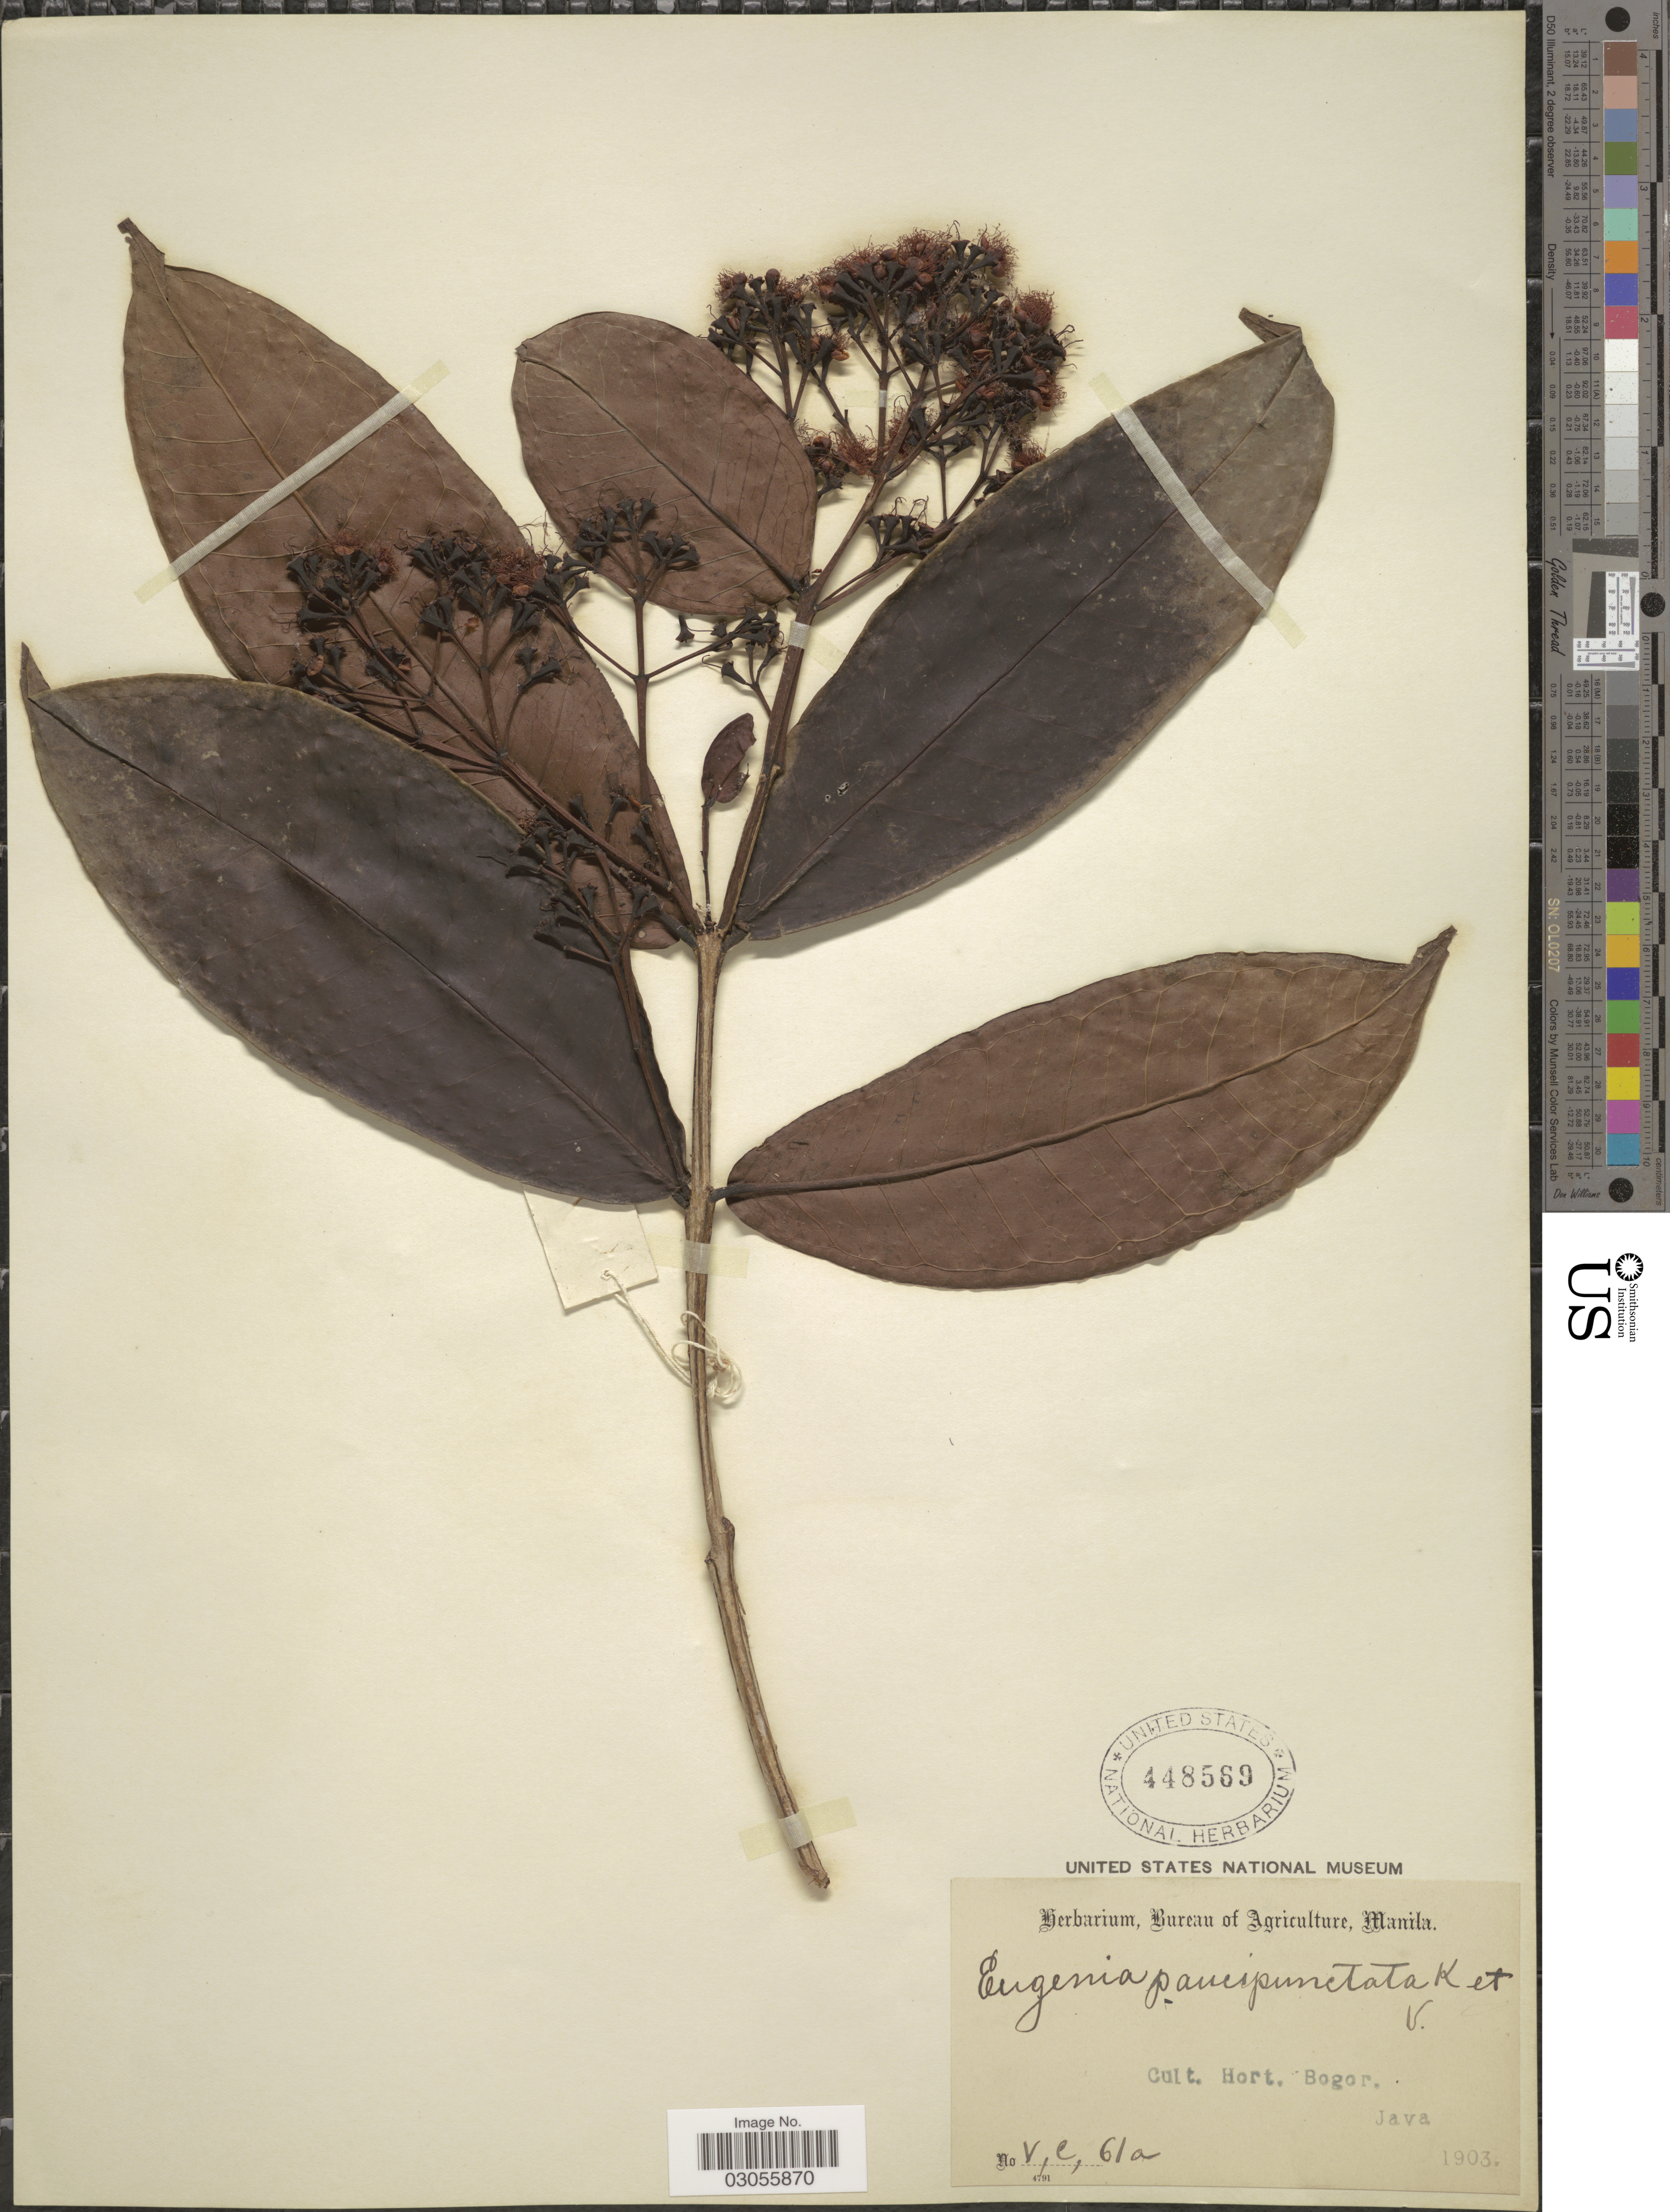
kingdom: Plantae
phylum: Tracheophyta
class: Magnoliopsida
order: Myrtales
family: Myrtaceae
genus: Syzygium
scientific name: Syzygium paucipunctatum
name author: (Koord. & Valeton) Merr. & L.M. Perry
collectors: Ex herb. Bureau of Agriculture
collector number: V,C,61a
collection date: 1903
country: Indonesia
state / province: Java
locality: Hort. Bogor.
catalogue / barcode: US 448569